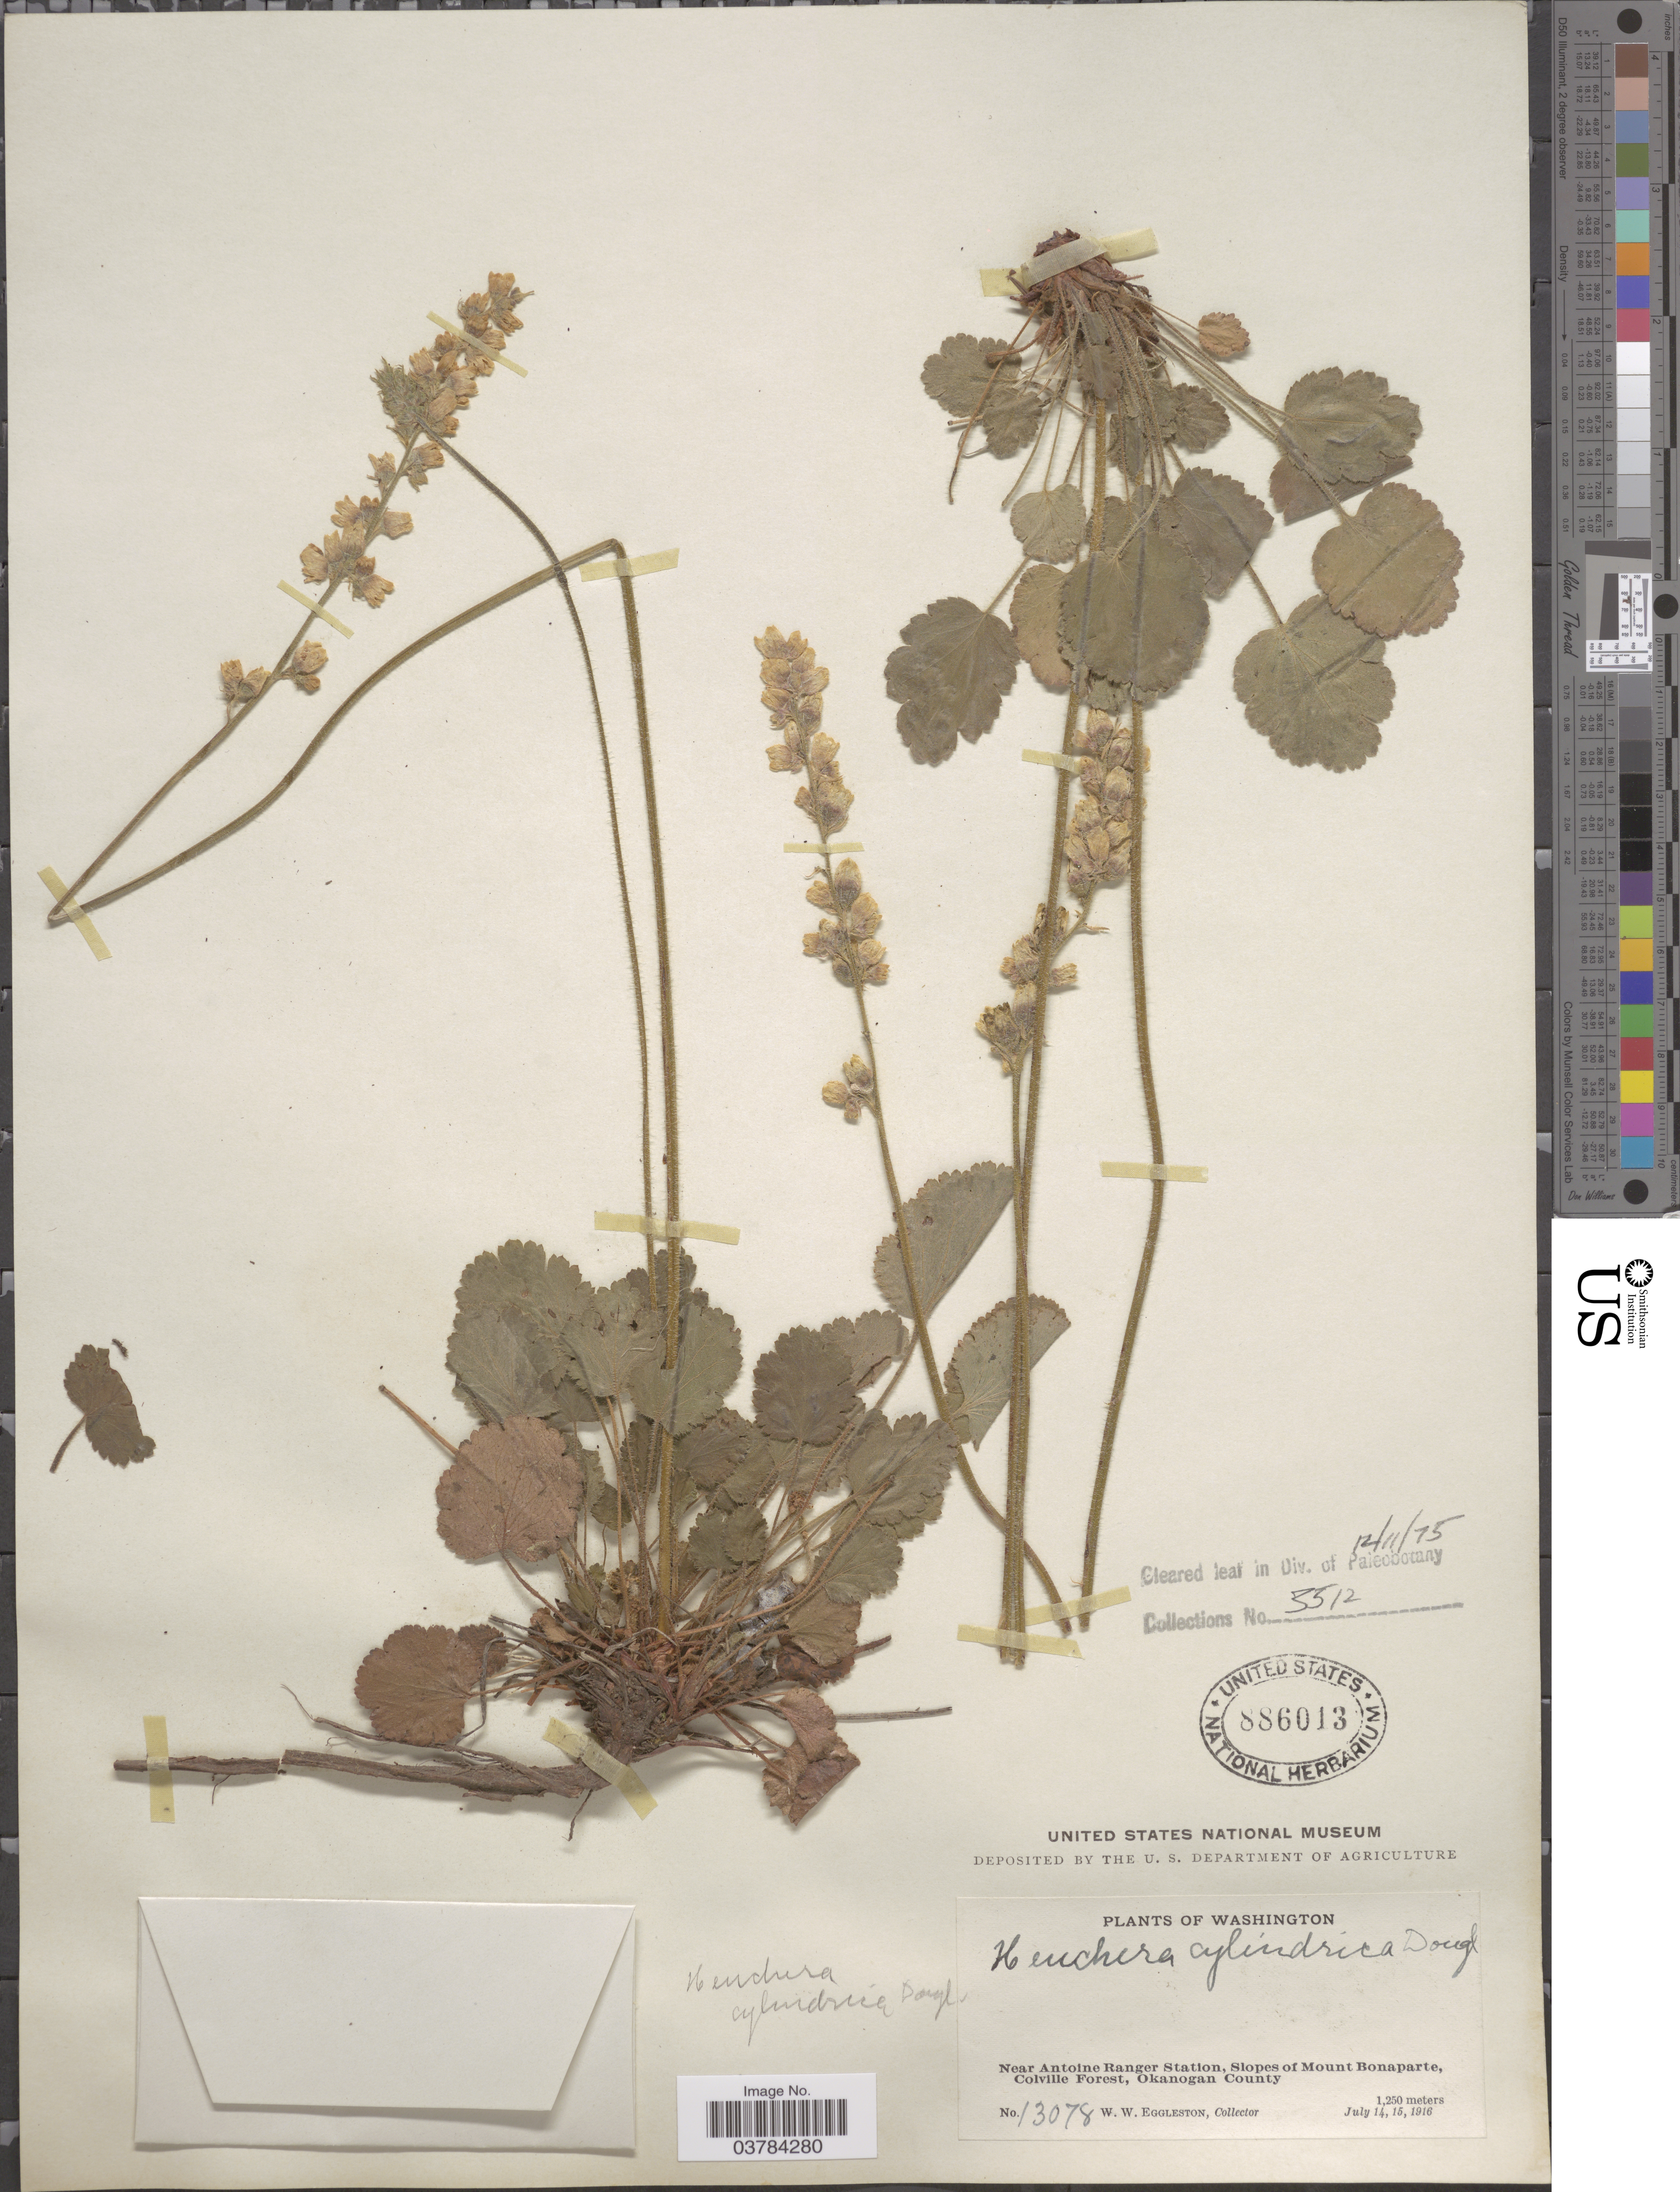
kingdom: Plantae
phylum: Tracheophyta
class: Magnoliopsida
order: Saxifragales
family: Saxifragaceae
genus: Heuchera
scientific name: Heuchera cylindrica var. cylindrica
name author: Douglas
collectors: W. W. Eggleston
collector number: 13078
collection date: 1916-07-14/1916-07-15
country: United States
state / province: Washington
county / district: Okanogan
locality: Near Antoine Ranger Station, Slopes of Mount Bonaparte, Colville Forest, Okanogan County.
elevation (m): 1250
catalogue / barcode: US 886013